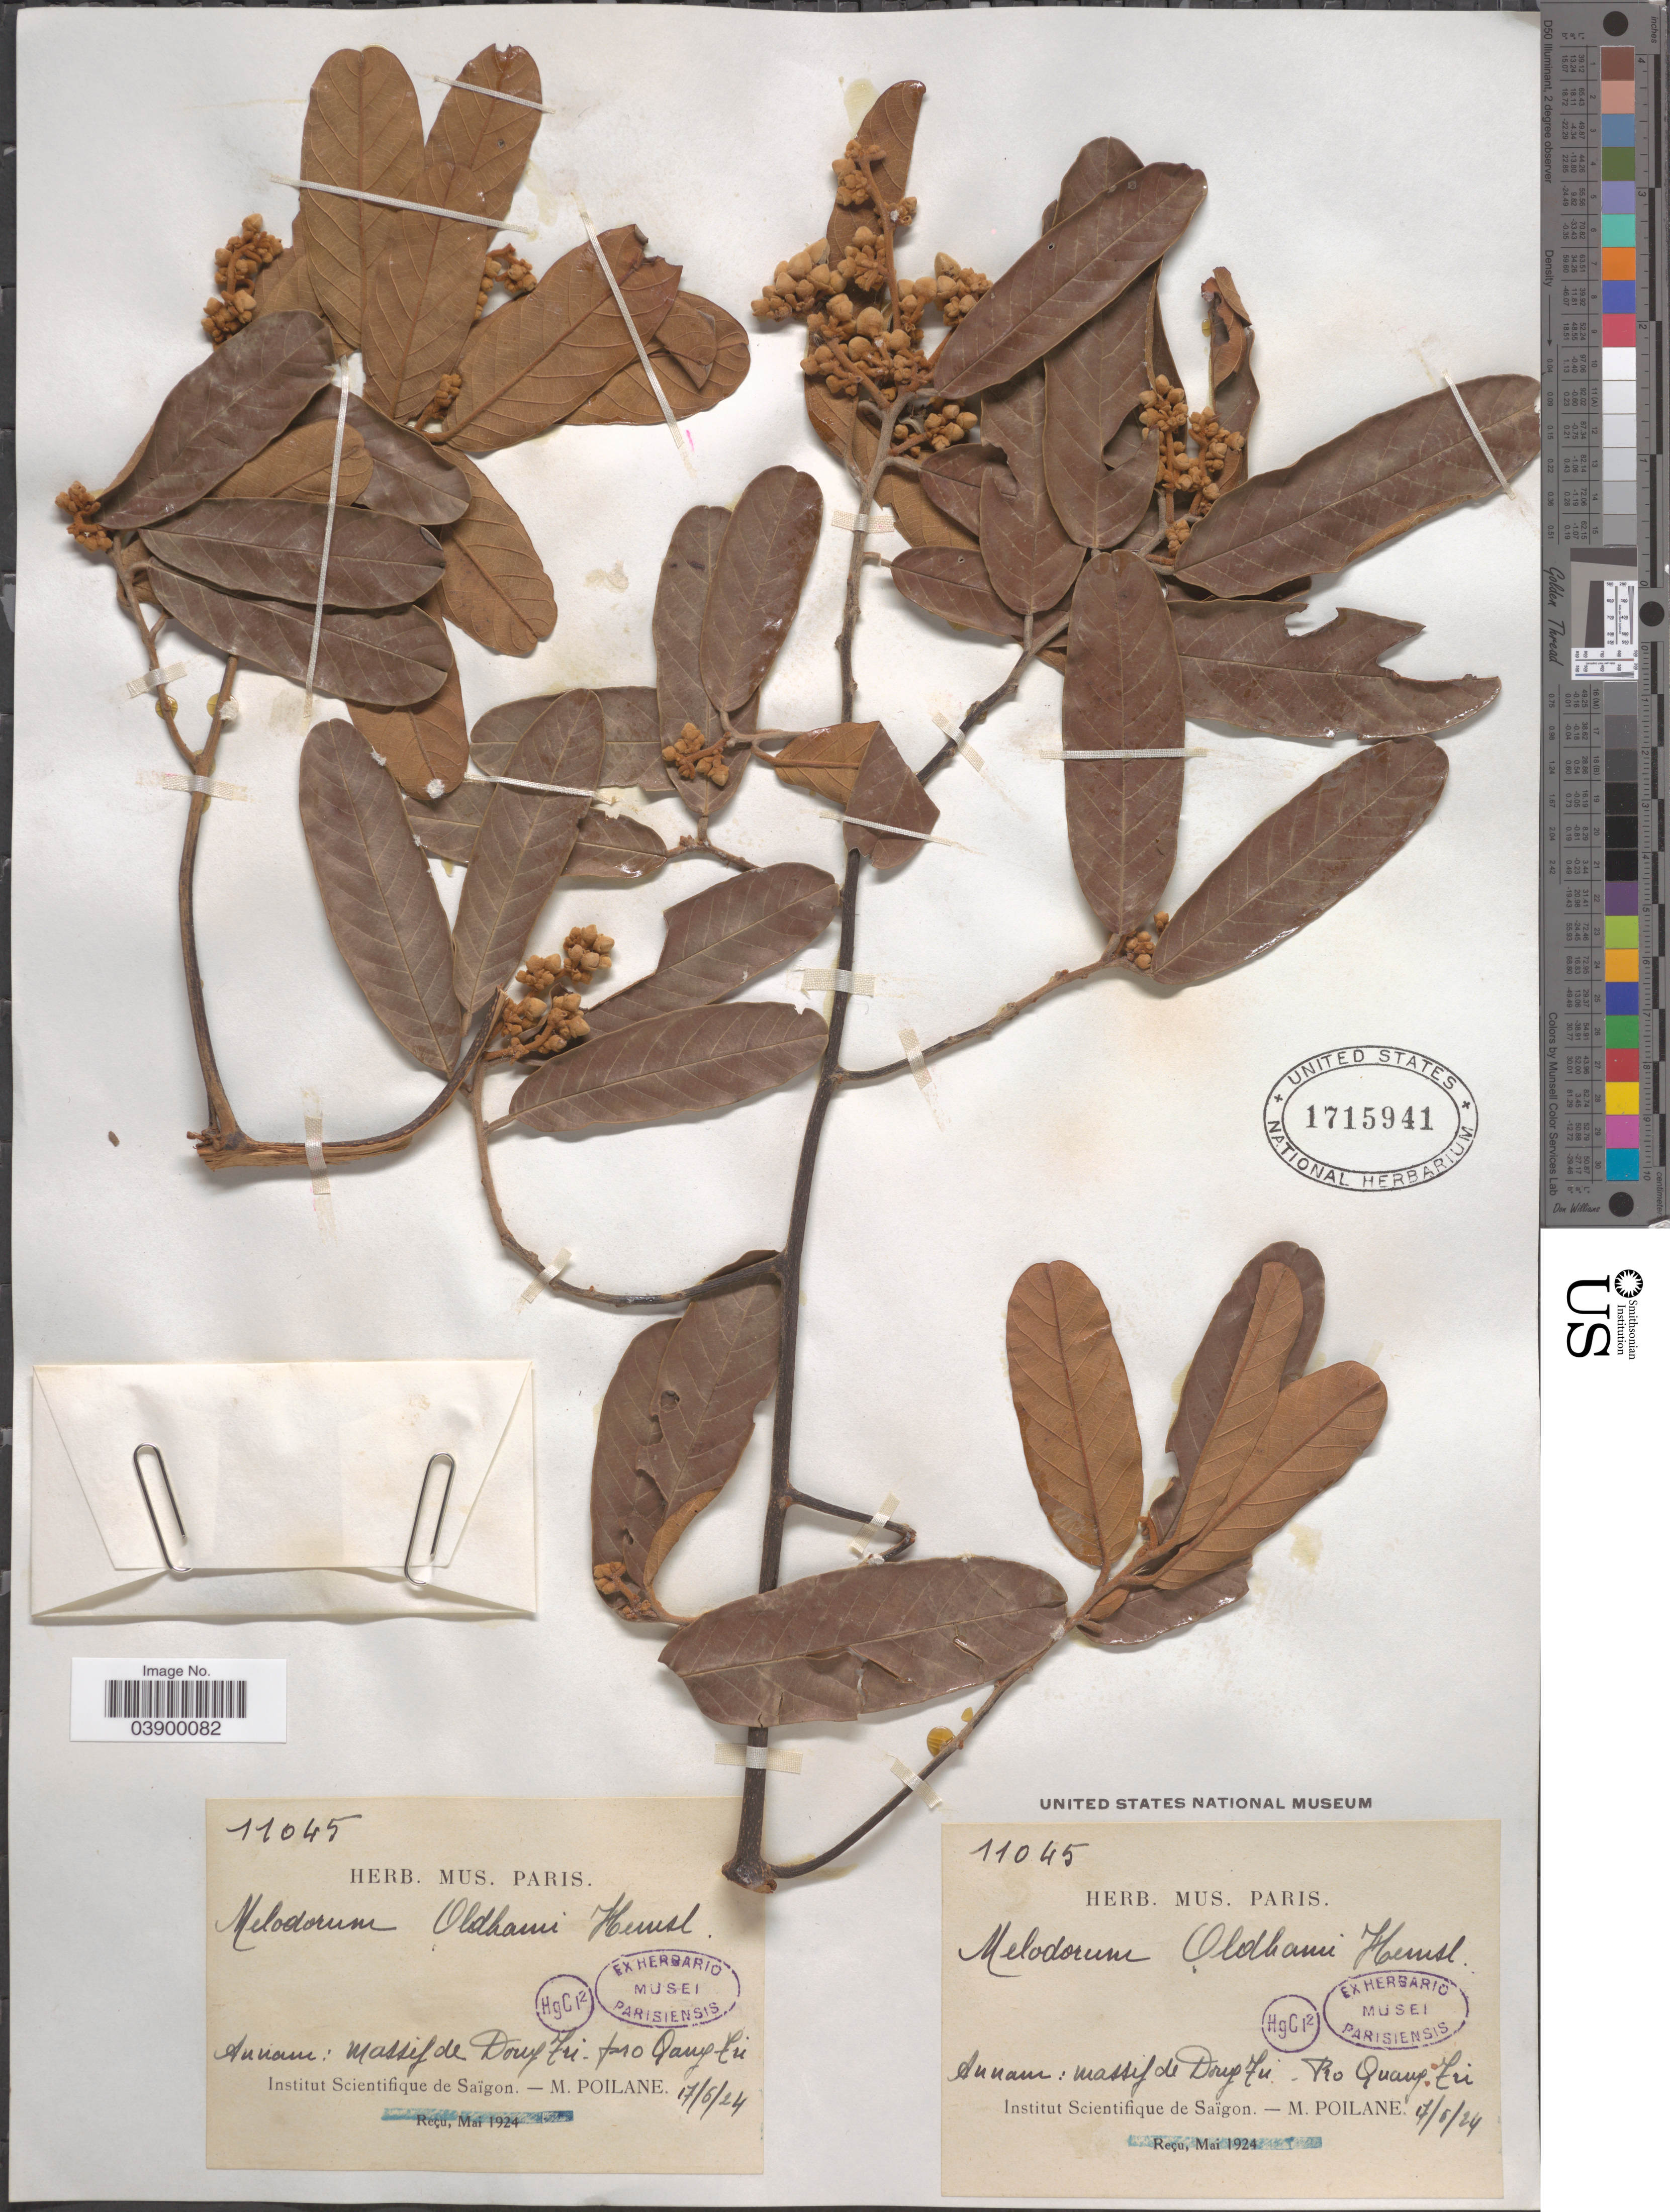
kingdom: Plantae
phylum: Tracheophyta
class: Magnoliopsida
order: Magnoliales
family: Annonaceae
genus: Fissistigma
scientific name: Fissistigma oldhamii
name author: (Hemsl.) Merr.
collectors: M. Poilane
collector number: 11045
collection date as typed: Transcribed d/m/y: 17/6/24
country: Vietnam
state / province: Quang Tri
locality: Annam: Massif de Quang Tri.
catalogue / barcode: US 1715941